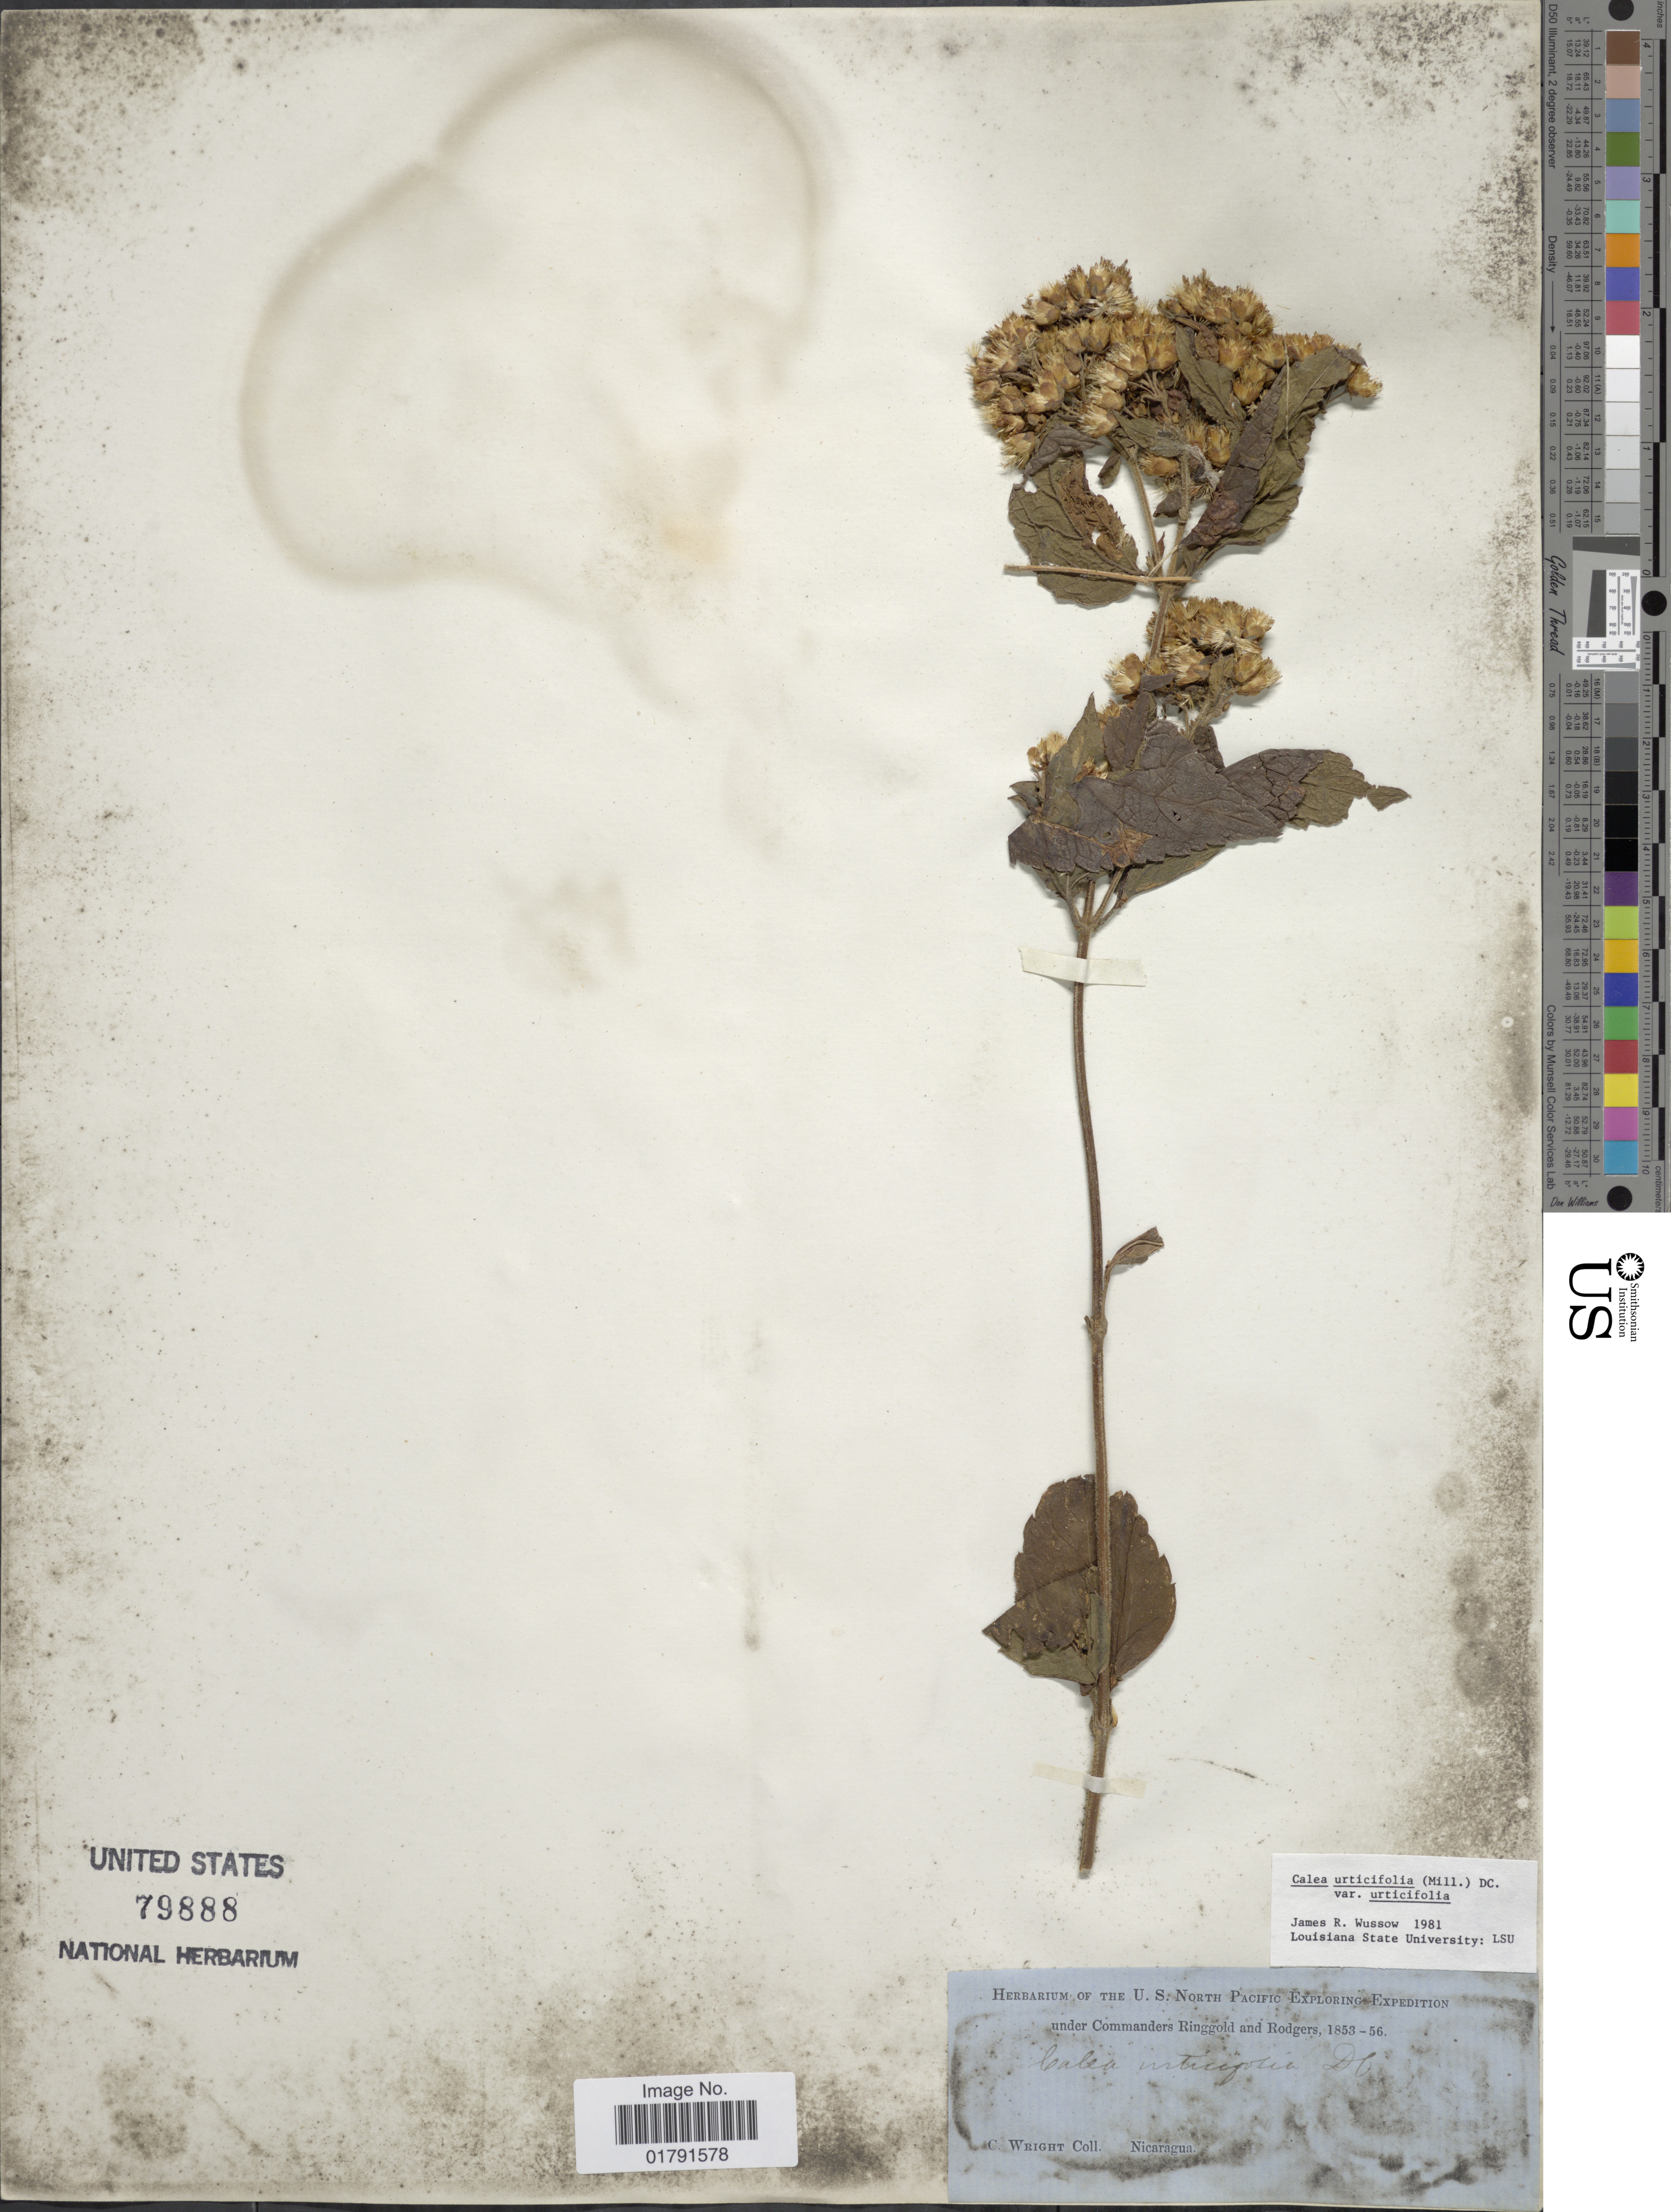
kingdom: Plantae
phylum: Tracheophyta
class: Magnoliopsida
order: Asterales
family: Asteraceae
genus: Calea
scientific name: Calea urticifolia var. urticifolia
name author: (Mill.) DC.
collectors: C. Wright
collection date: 1853/1856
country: Nicaragua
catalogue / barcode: US 79888